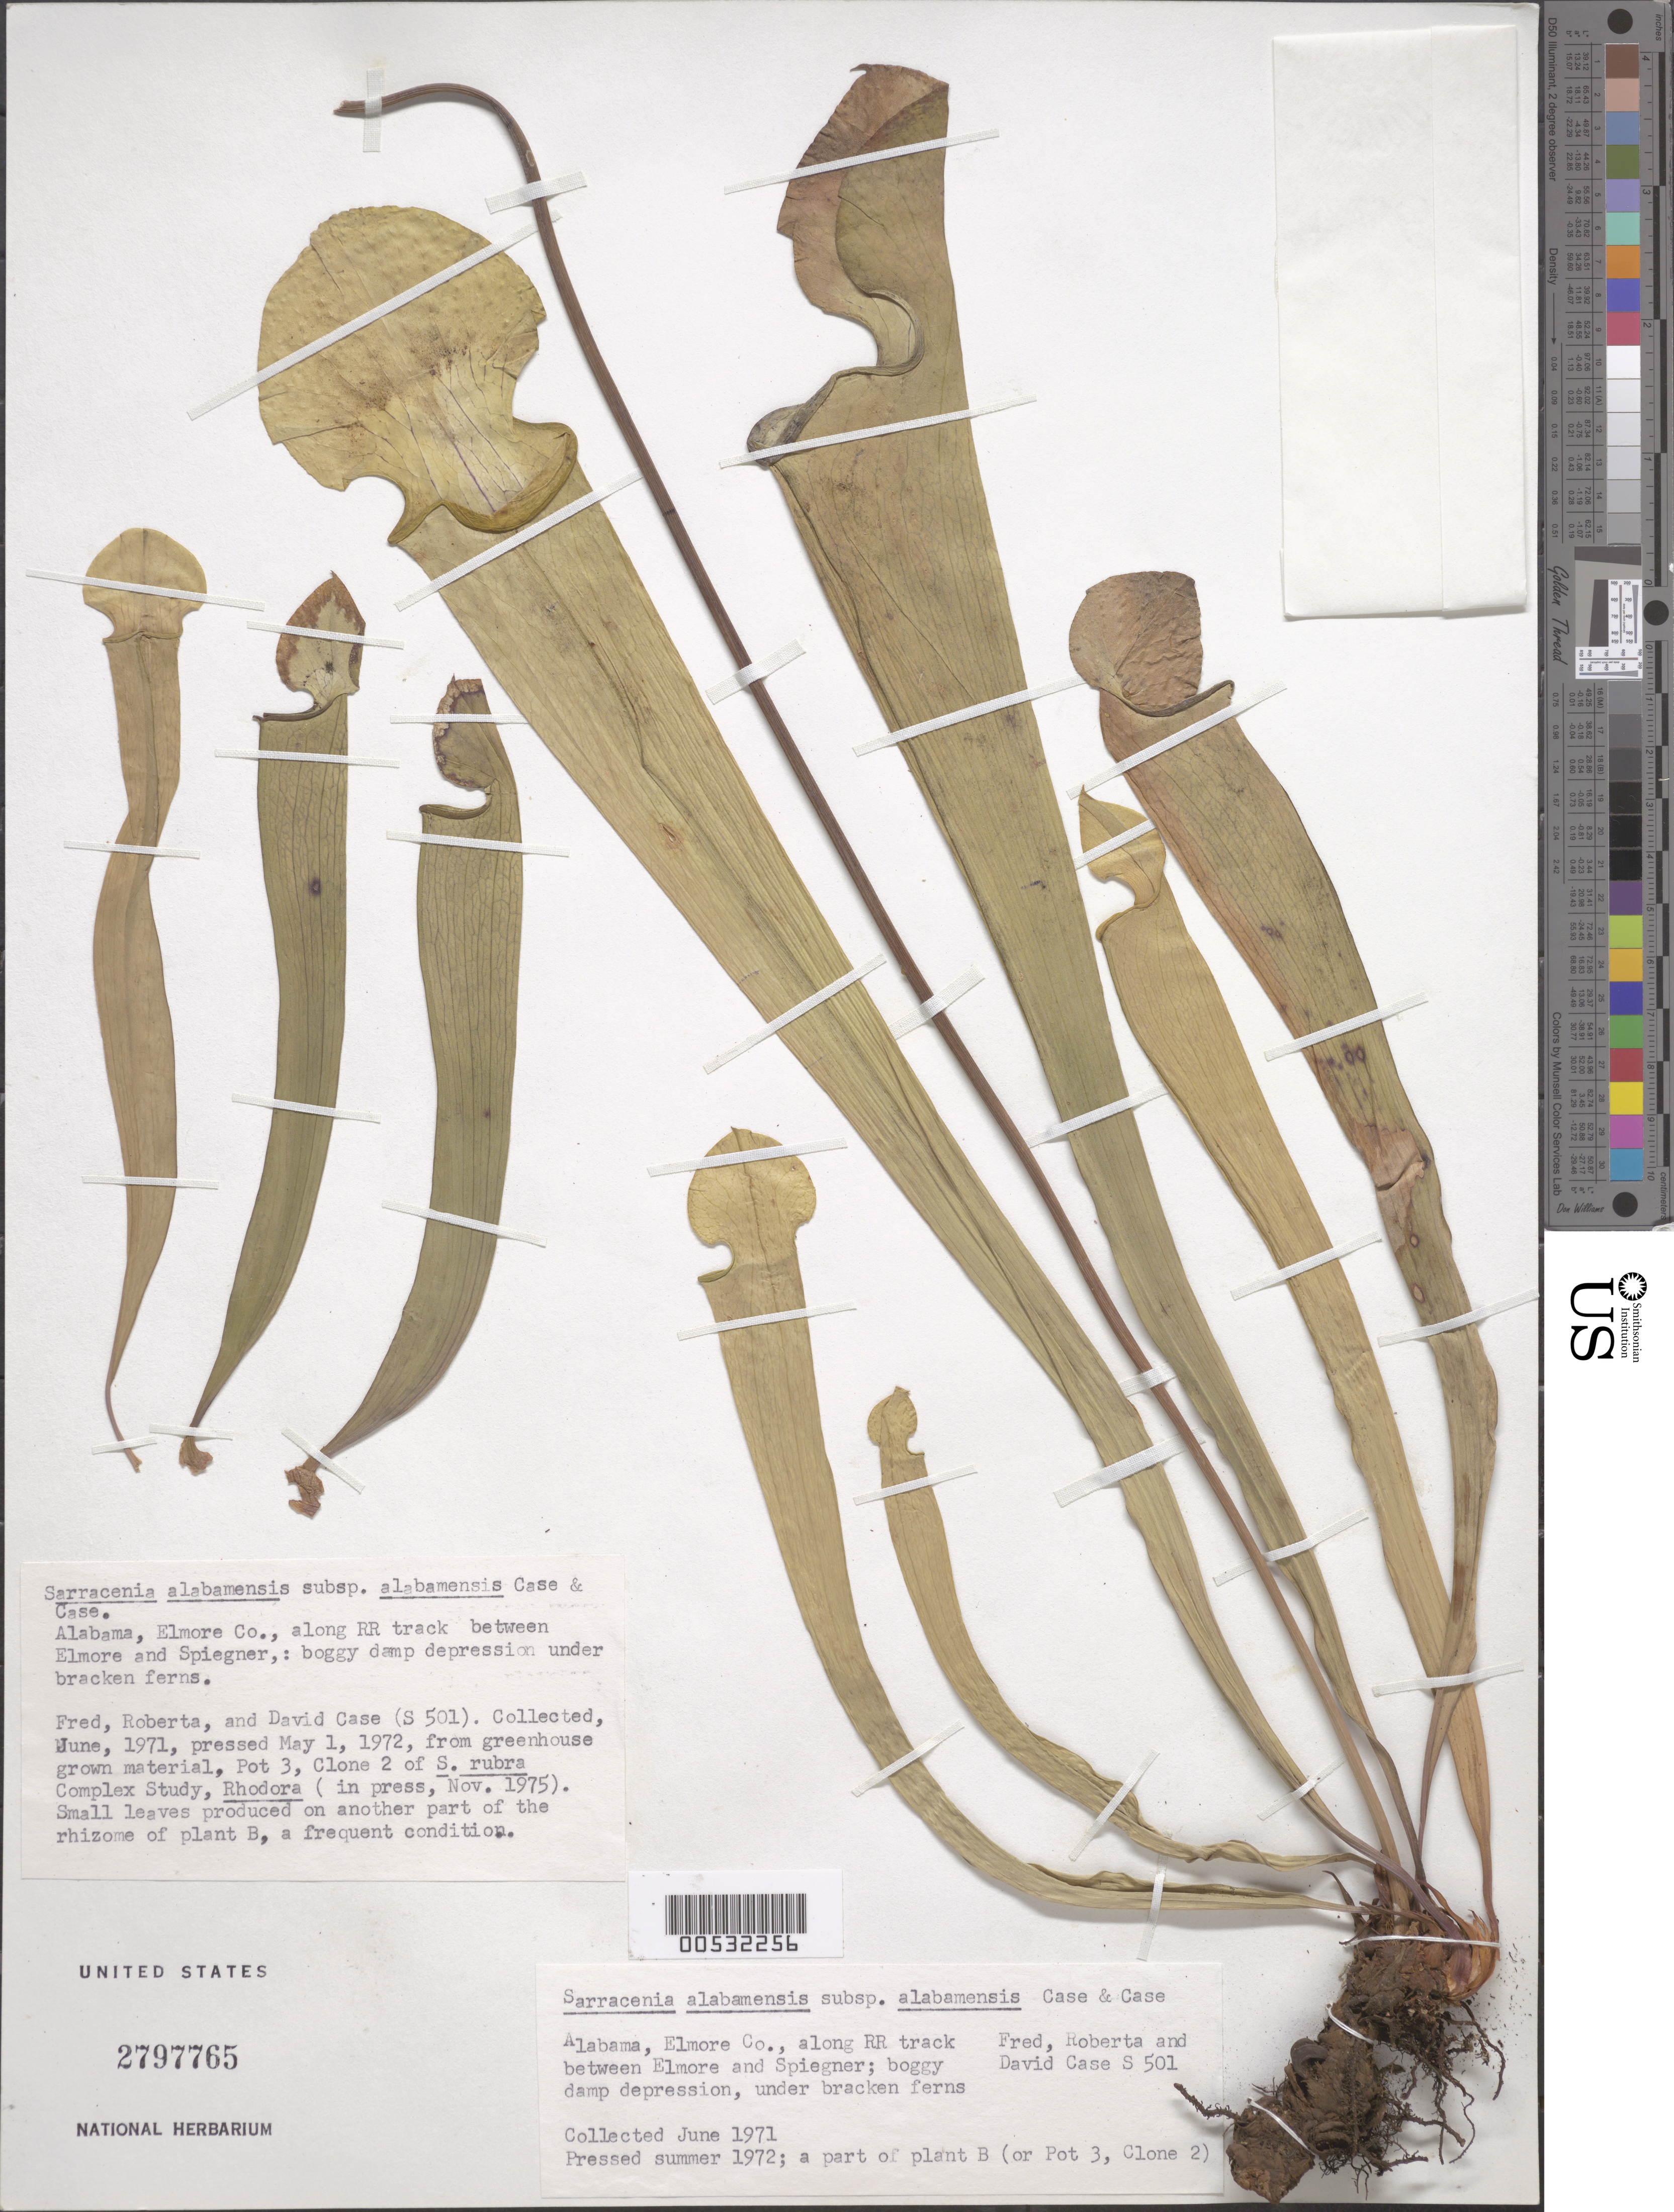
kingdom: Plantae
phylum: Tracheophyta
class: Magnoliopsida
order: Ericales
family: Sarraceniaceae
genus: Sarracenia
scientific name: Sarracenia alabamensis subsp. alabamensis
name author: Case & R.B. Case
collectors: F. Case, R. Case & D. Case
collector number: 501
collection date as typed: Jun 1971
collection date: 1971-06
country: United States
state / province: Alabama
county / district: Elmore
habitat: Damp depression under bracken ferns.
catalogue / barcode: US 2797765